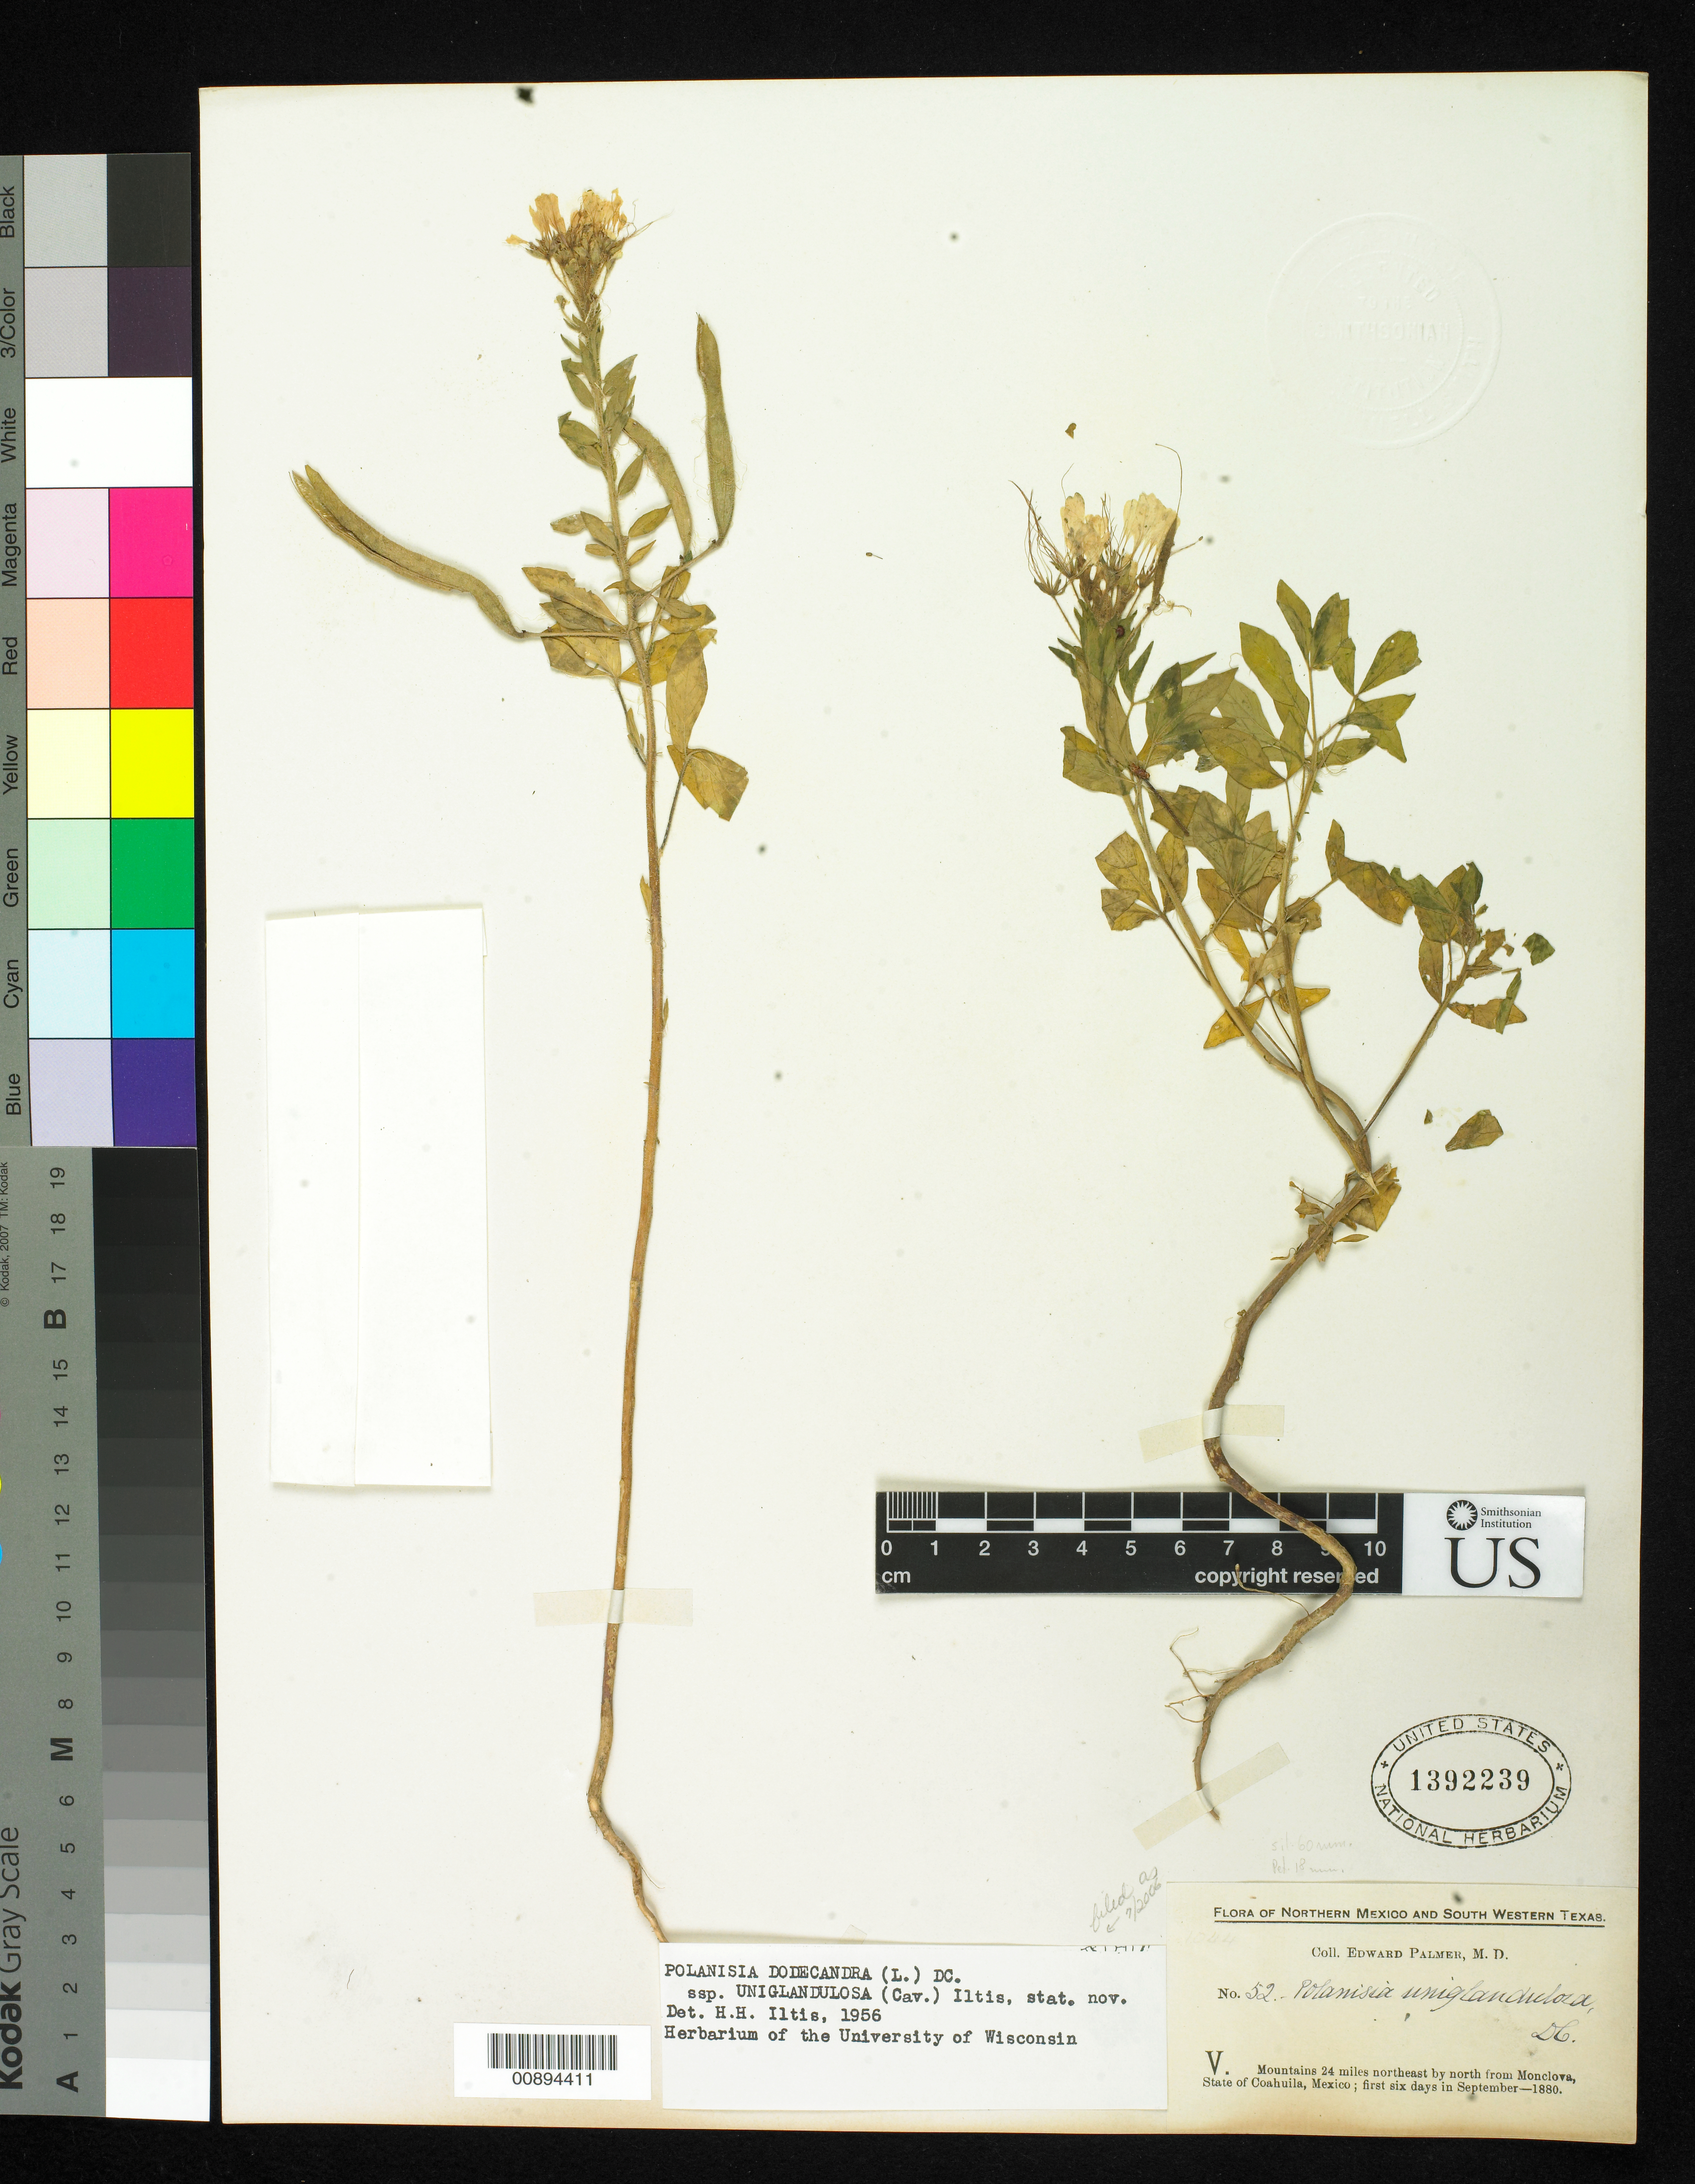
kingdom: Plantae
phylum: Tracheophyta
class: Magnoliopsida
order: Brassicales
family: Cleomaceae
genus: Polanisia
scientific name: Polanisia uniglandulosa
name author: (Cav.) DC.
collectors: E. Palmer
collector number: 52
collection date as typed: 01 Sep 1880 to 06 Sep 1880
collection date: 1880-09-01/1880-09-06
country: Mexico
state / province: Coahuila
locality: V. 24 miles northeast by north from Monclova, Coahuila.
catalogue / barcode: US 1392239